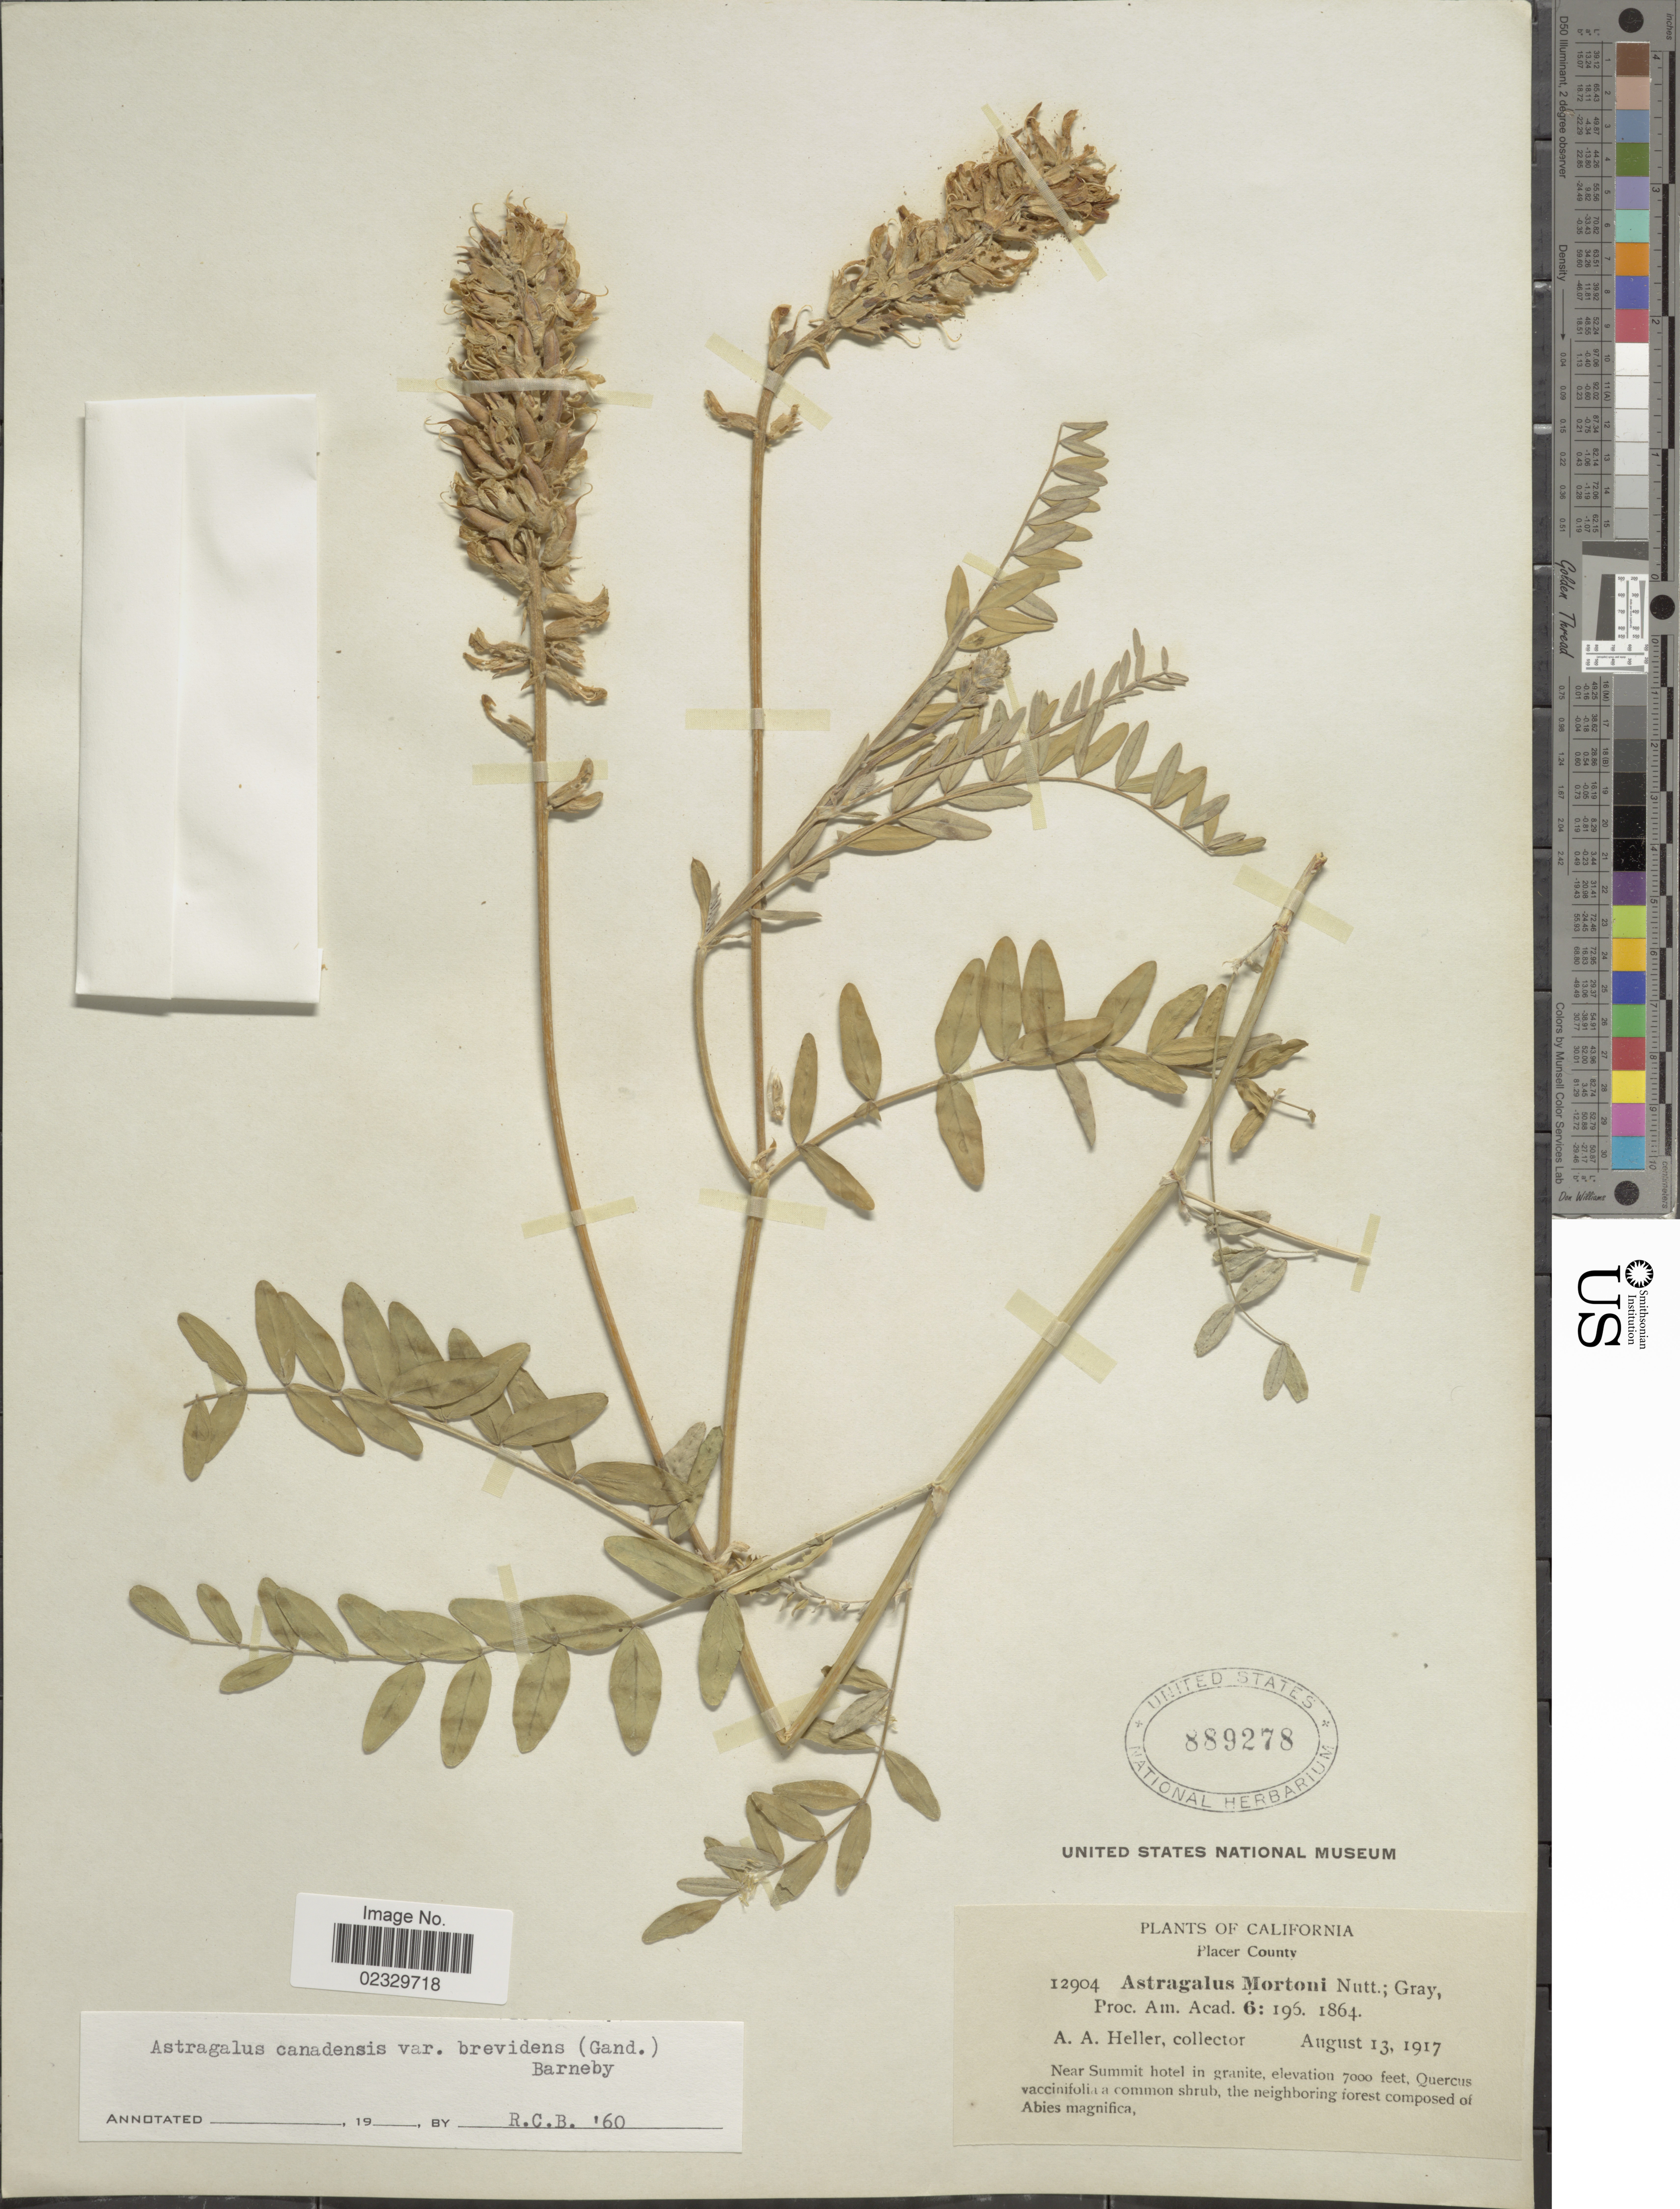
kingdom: Plantae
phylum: Tracheophyta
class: Magnoliopsida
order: Fabales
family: Fabaceae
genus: Astragalus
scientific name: Astragalus canadensis var. brevidens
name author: L.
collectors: A. A. Heller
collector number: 12904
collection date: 1917-08-13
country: United States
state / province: California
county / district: Placer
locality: Placer County, Near Summit hotel in granite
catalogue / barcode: US 889278